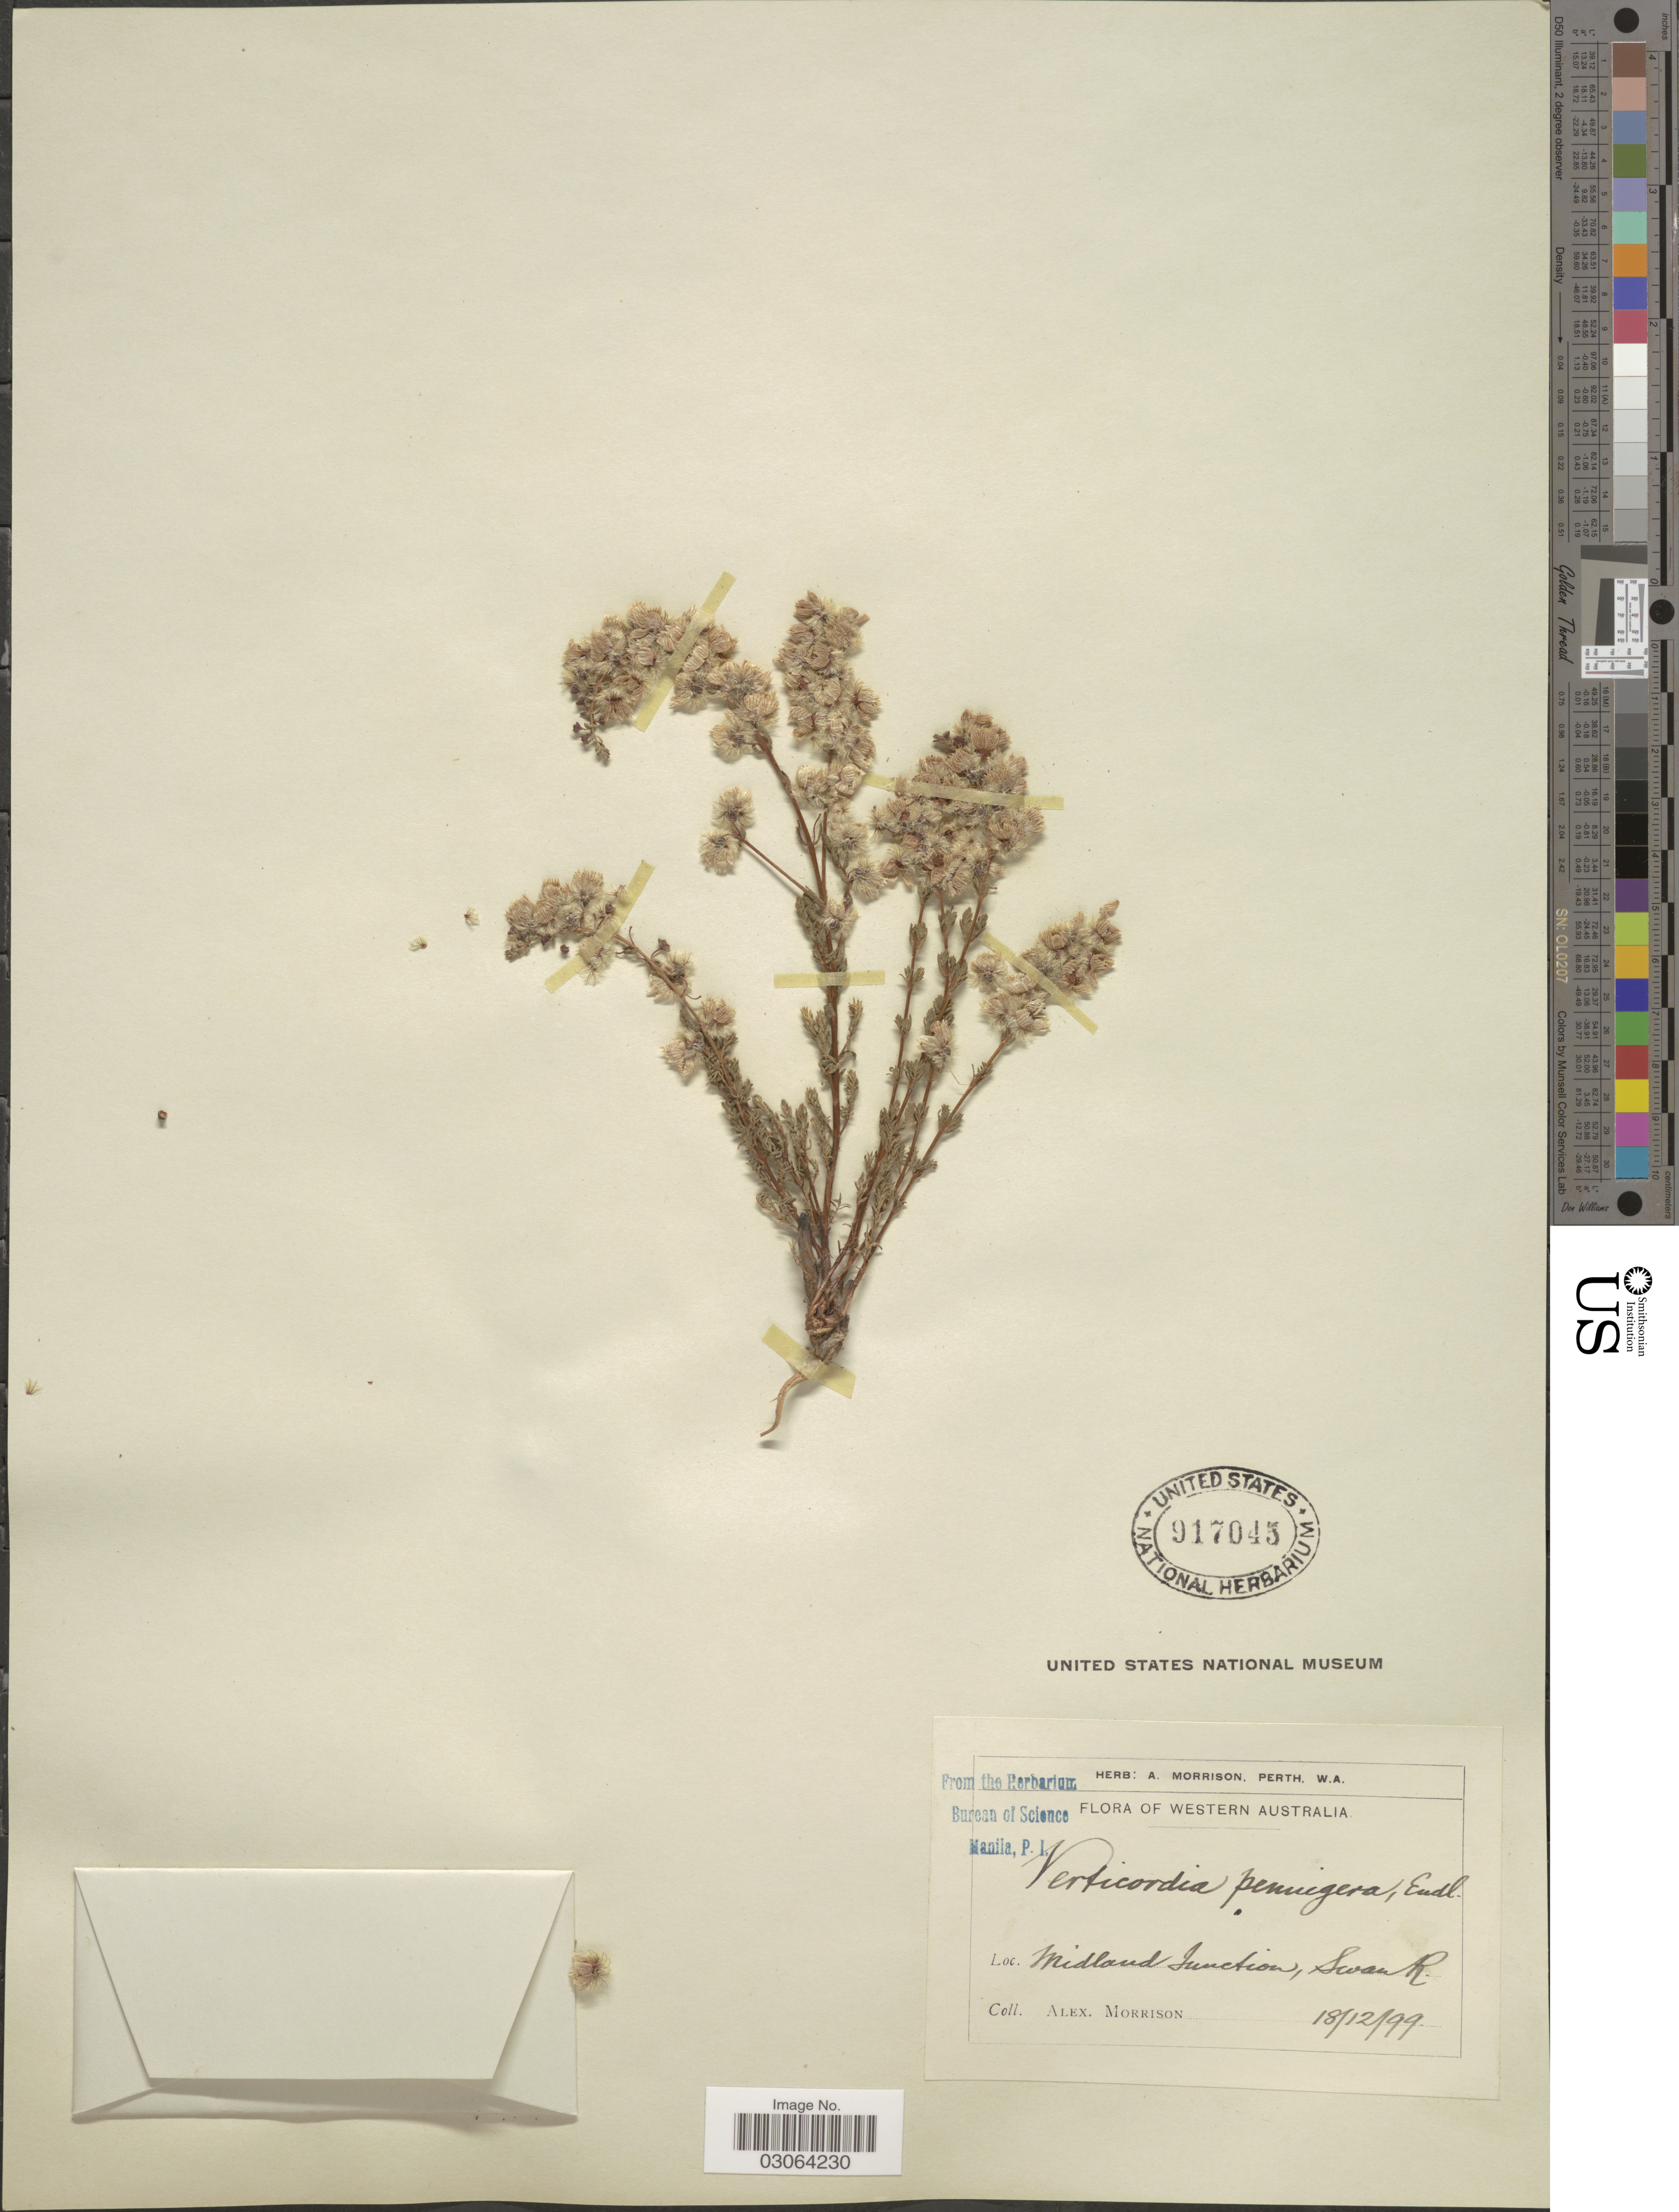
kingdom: Plantae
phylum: Tracheophyta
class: Magnoliopsida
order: Myrtales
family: Myrtaceae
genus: Verticordia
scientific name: Verticordia pennigera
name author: Endl.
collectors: A. Morrison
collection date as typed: Transcribed d/m/y: 18/12/99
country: Australia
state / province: Western Australia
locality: Midland Junction, Swan R.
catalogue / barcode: US 917045